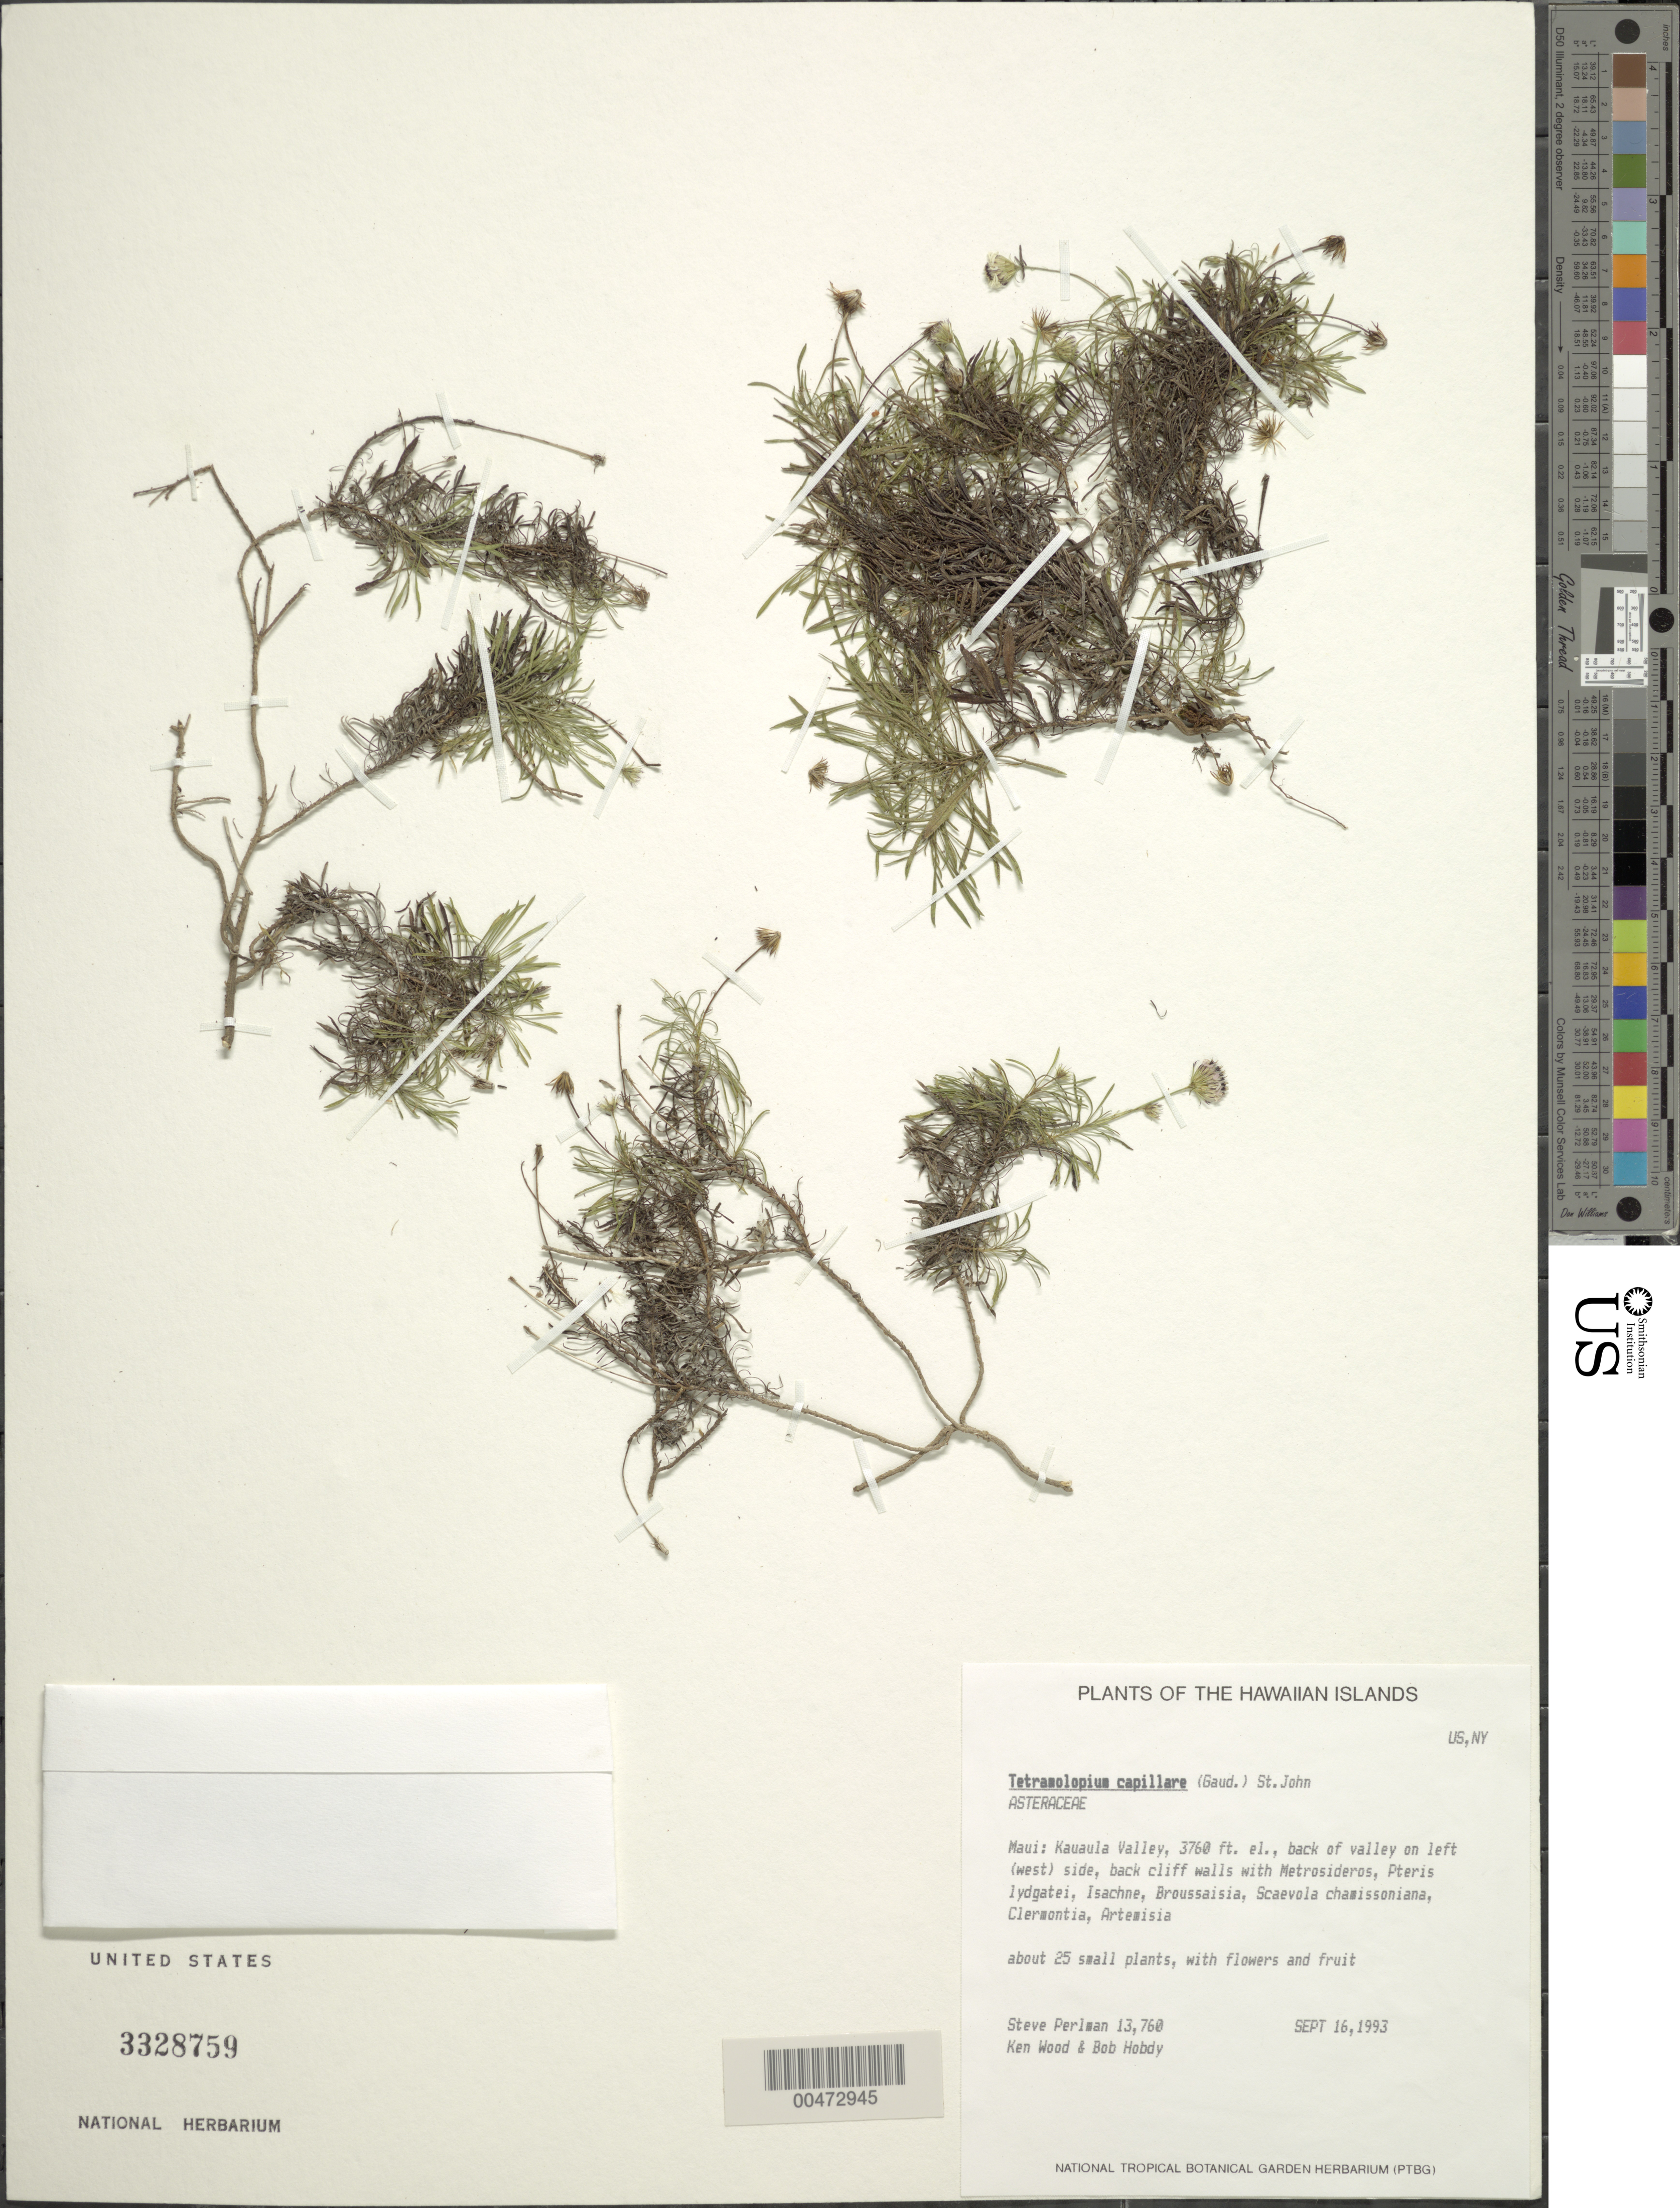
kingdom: Plantae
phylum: Tracheophyta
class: Magnoliopsida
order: Asterales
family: Asteraceae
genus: Tetramolopium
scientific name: Tetramolopium capillare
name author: H. St. John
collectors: S. P. Perlman, K. Wood & B. Hobdy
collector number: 13760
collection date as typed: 16 Sep 1993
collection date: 1993-09-16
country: United States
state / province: Hawaii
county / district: Maui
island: Maui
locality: Kauaula Valley, back of valley on left (W) side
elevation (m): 1146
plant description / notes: Identification is suspect. Perlman 13764 from same location was reidentified as T. filiforme var. polyphyllum or a possible undescribed variety by Oppenheimer & Pezzillo in Bish. Mus. Occas. Pap. 156: 57. 2024.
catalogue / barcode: US 3328759